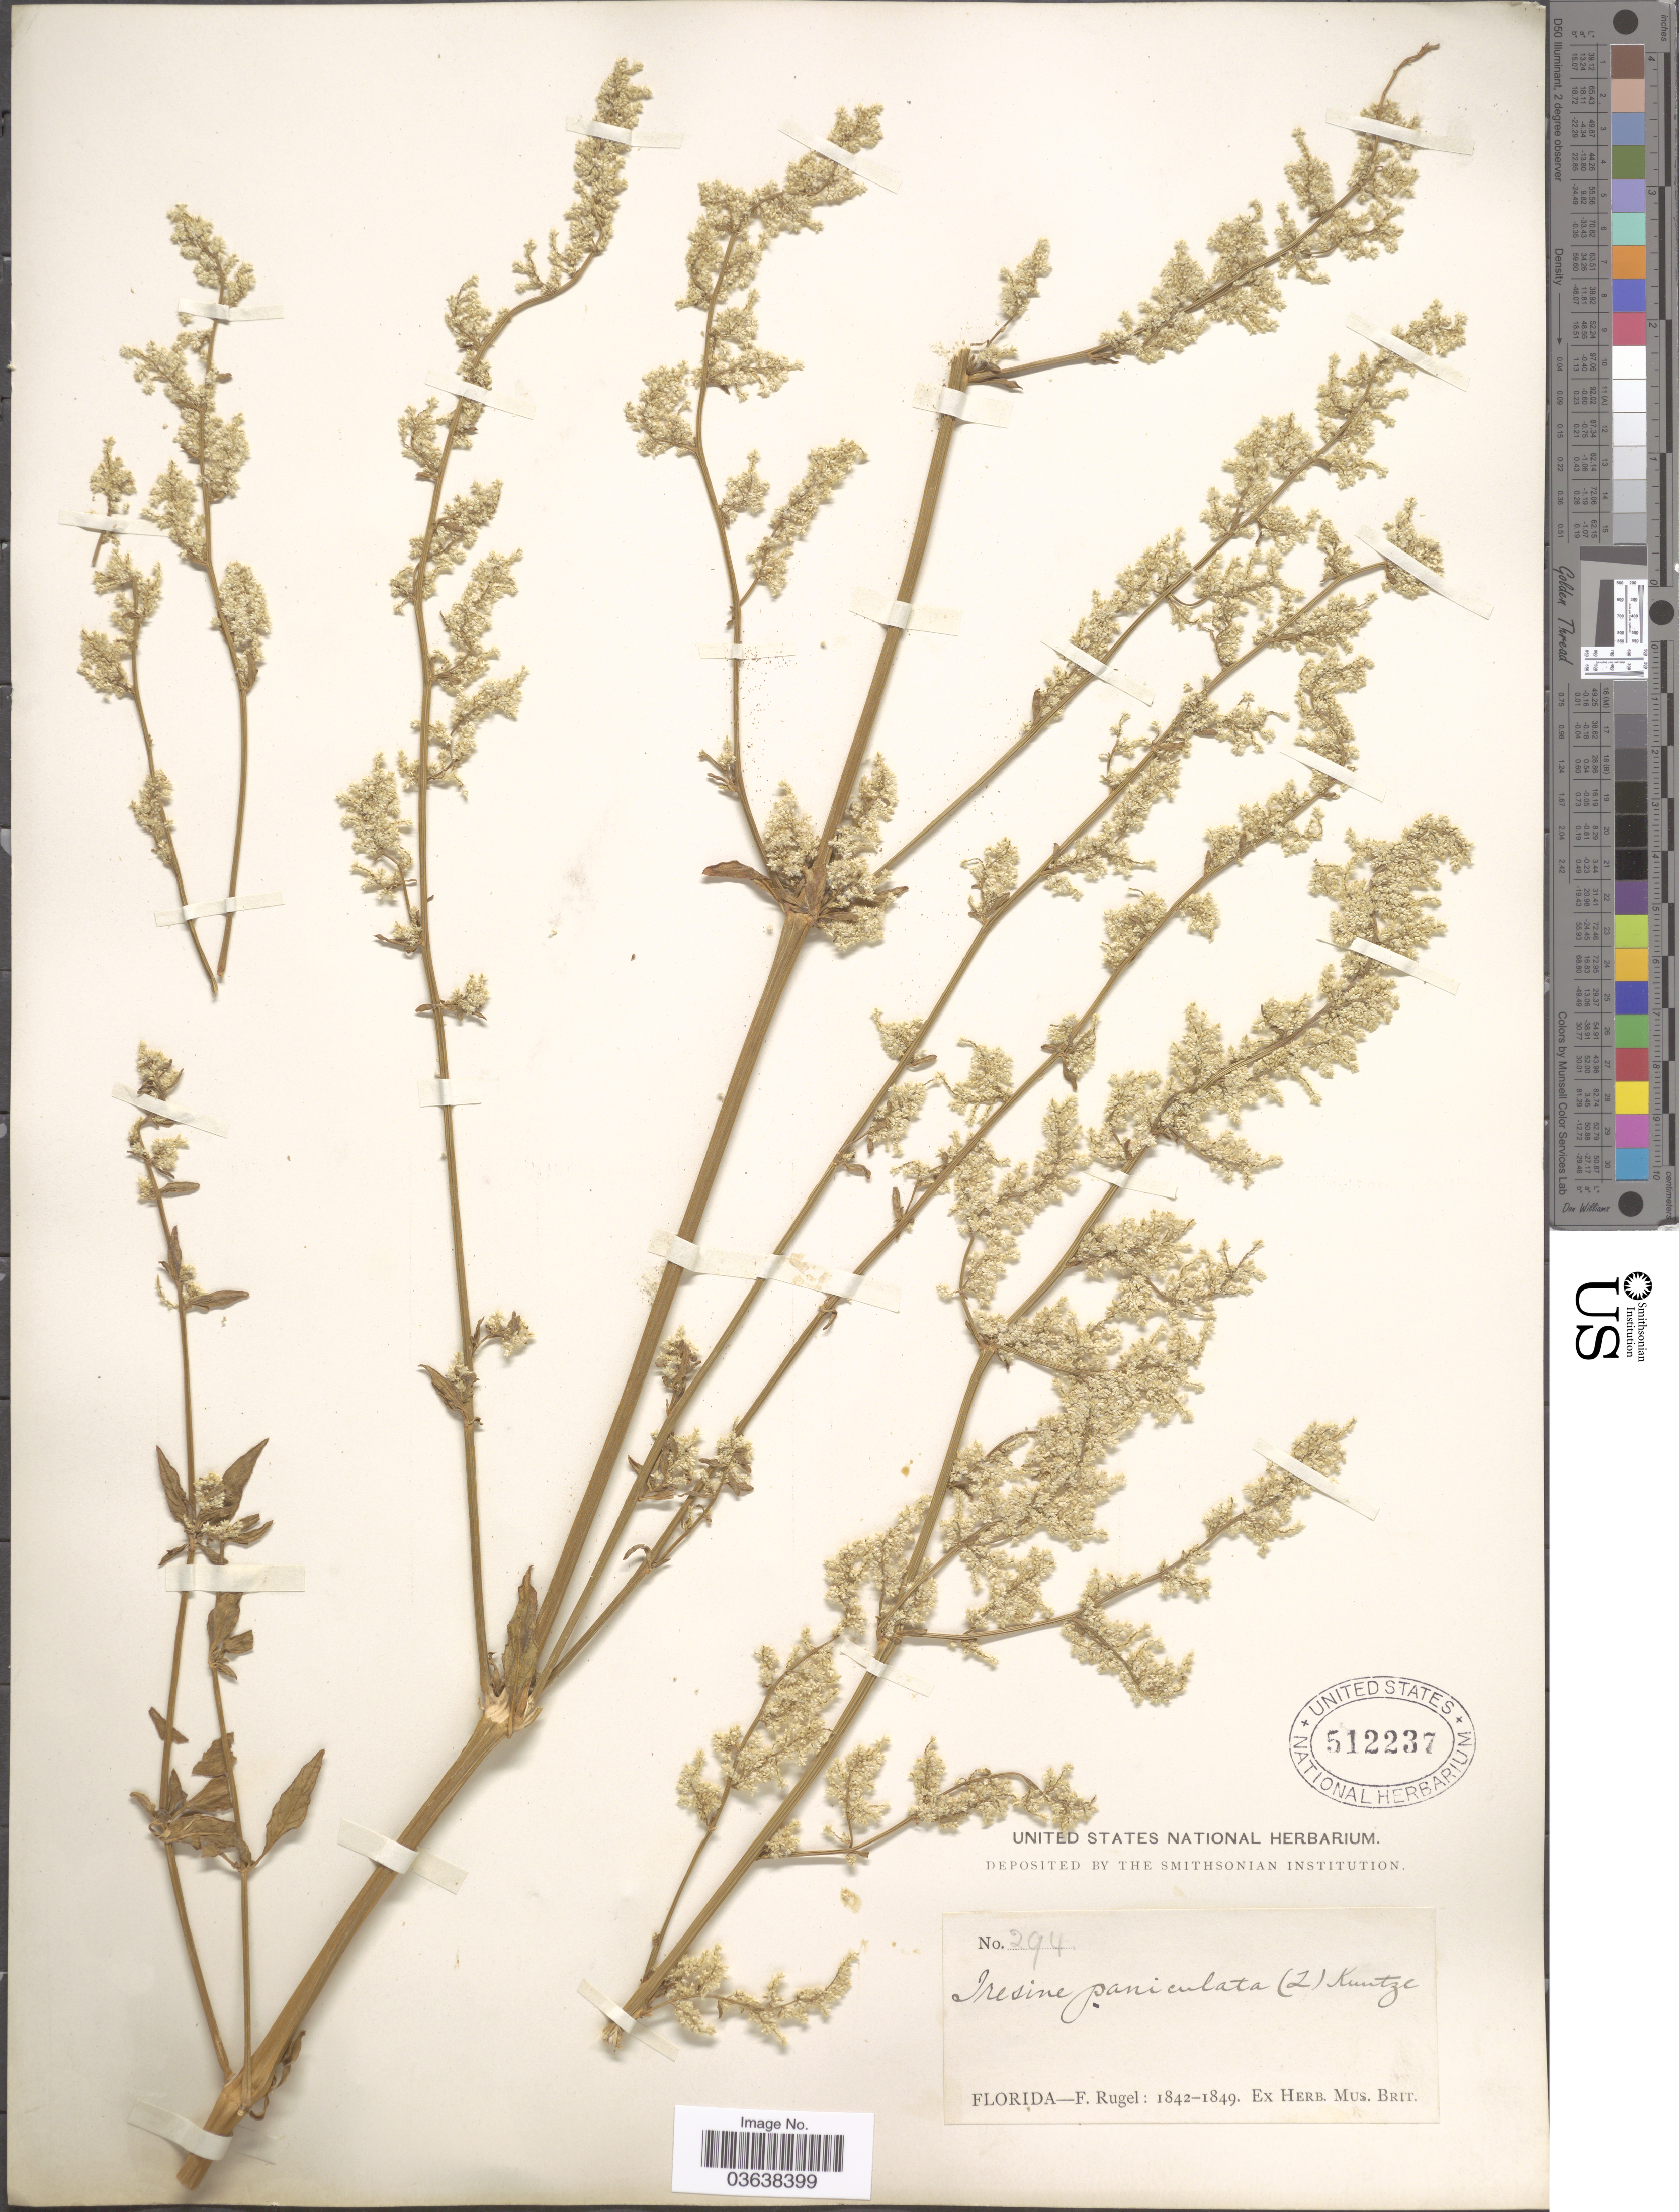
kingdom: Plantae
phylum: Tracheophyta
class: Magnoliopsida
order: Caryophyllales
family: Amaranthaceae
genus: Iresine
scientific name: Iresine celosia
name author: L.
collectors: F. Rugel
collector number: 294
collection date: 1842/1849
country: United States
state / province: Florida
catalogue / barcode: US 512237